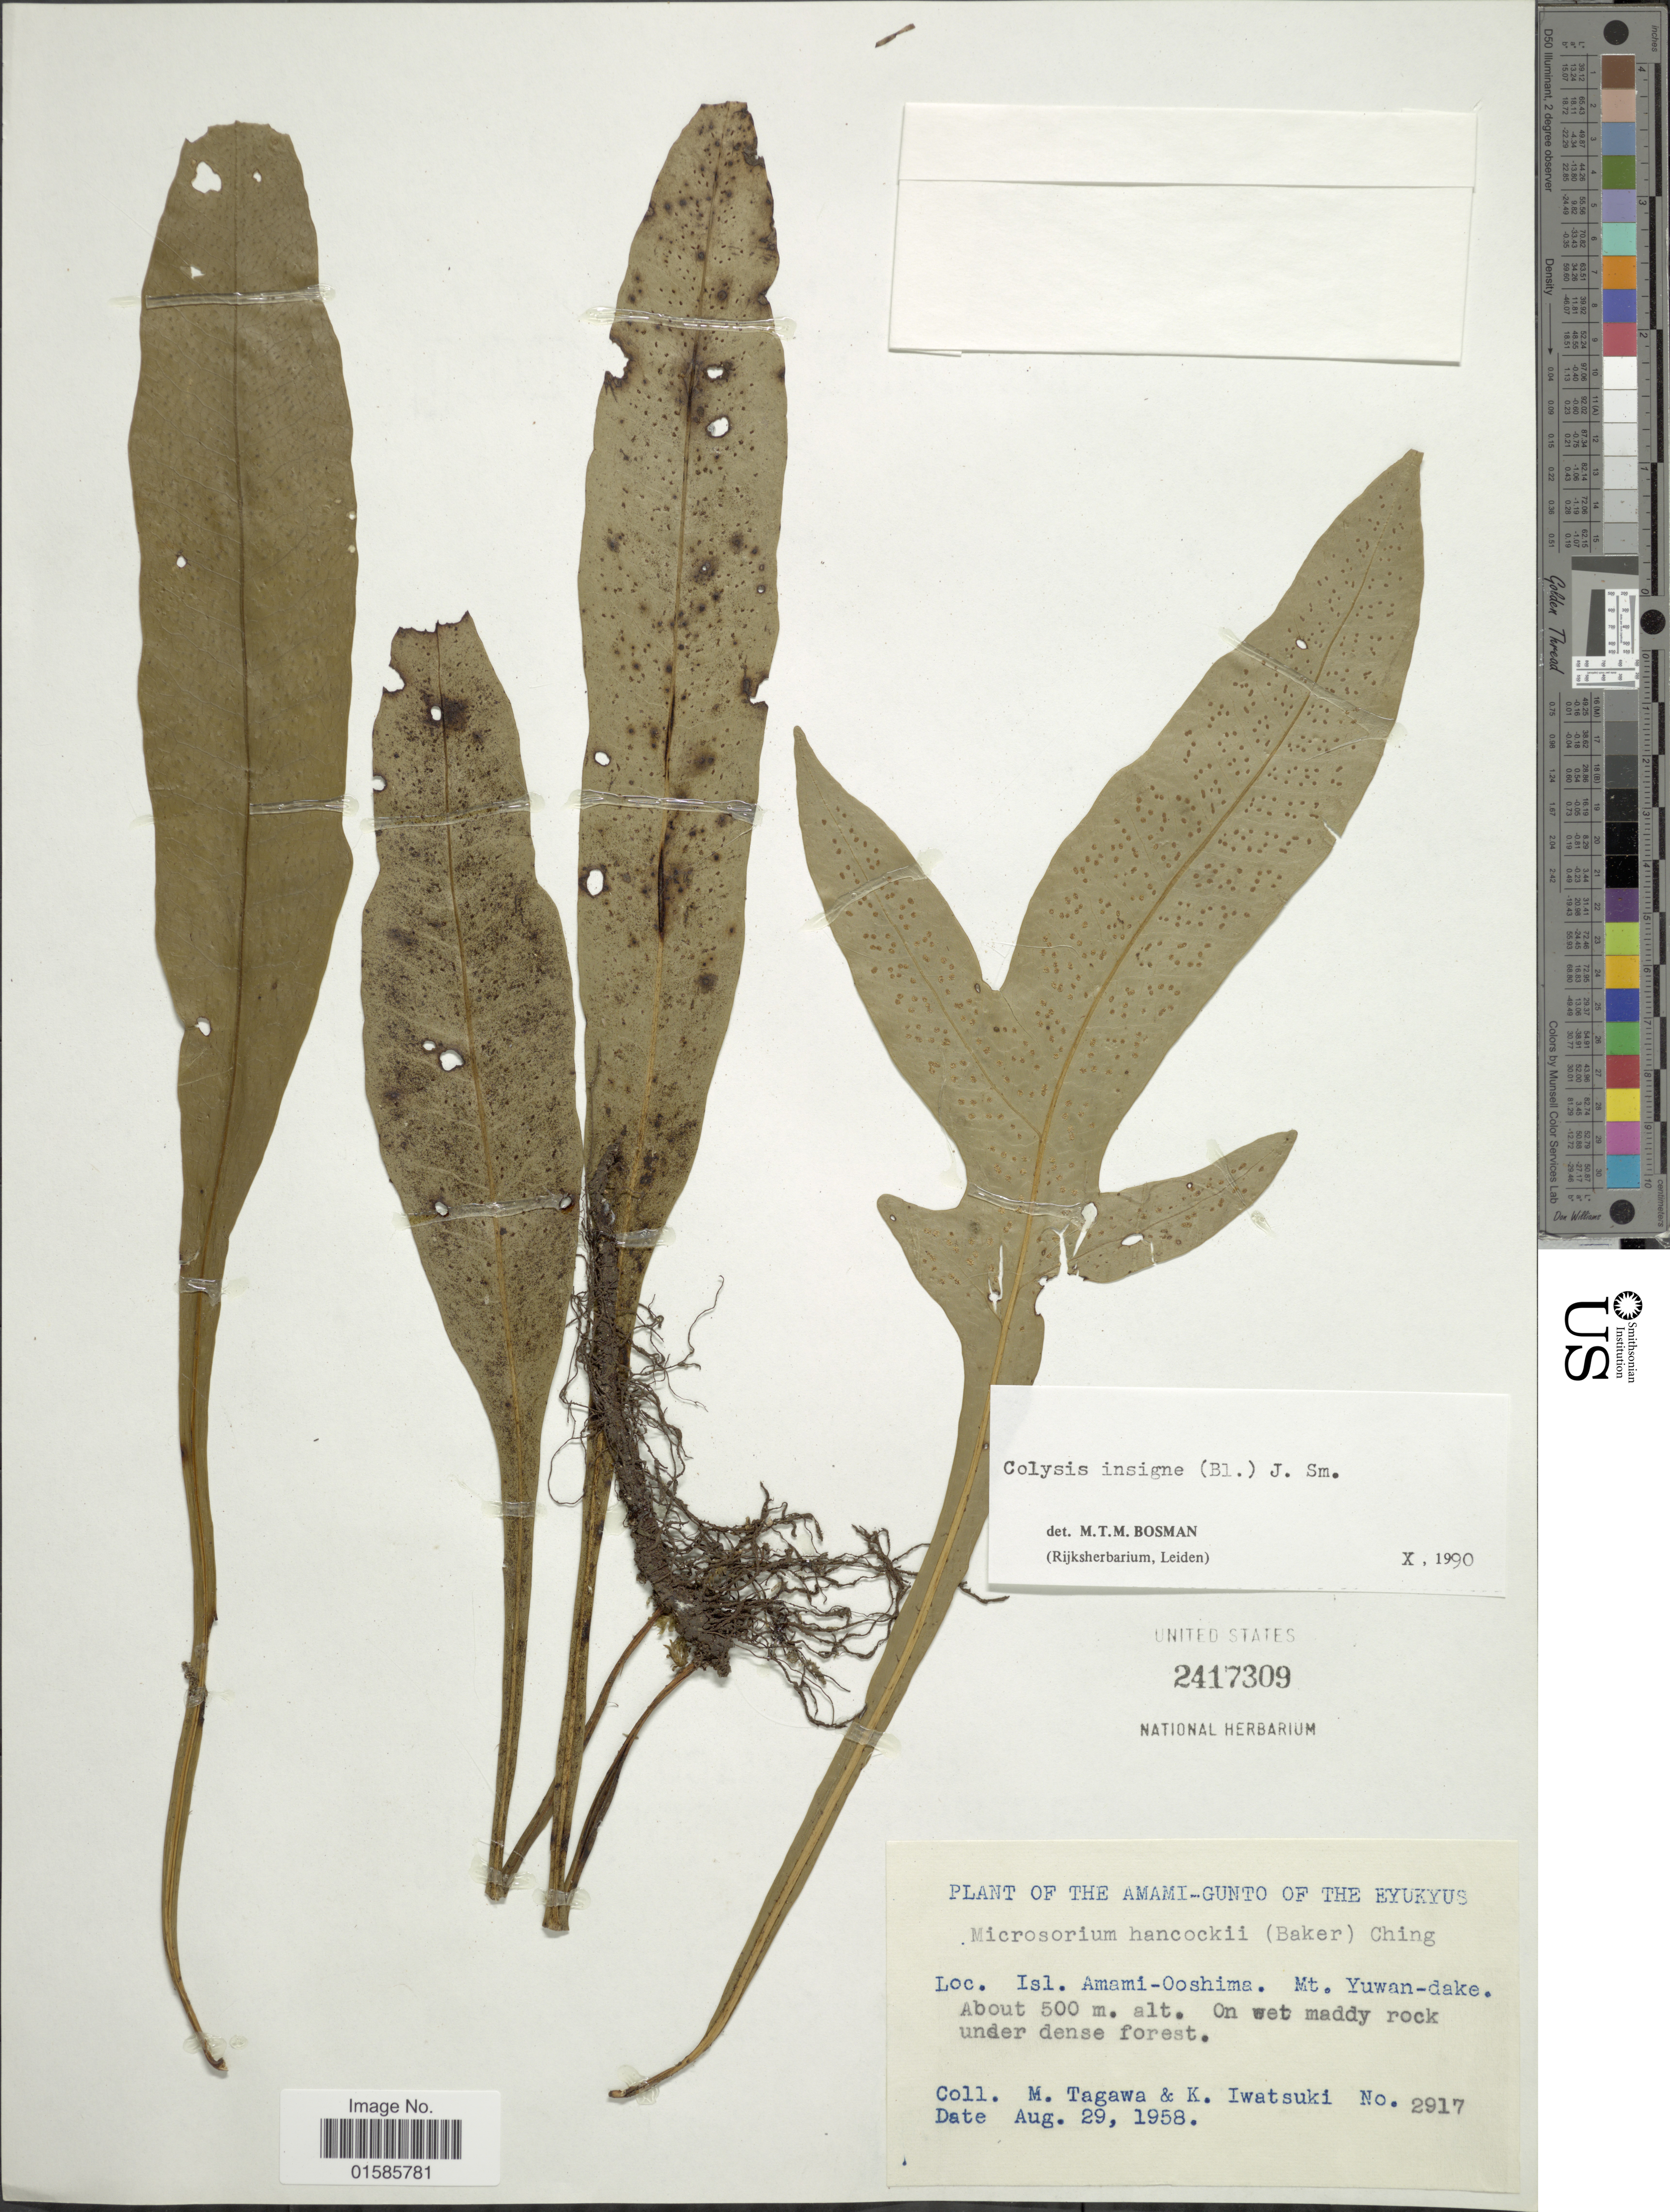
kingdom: Plantae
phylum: Tracheophyta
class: Polypodiopsida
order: Polypodiales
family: Polypodiaceae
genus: Microsorum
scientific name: Microsorum insigne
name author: (Blume) Copel.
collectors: M. Tagawa & K. Iwatsuki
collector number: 2917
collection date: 1958-08-29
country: Japan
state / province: Okinawa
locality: The Amami-Gunto of the Ryukyus, Isl. Amami-Ooshima Mt Yuwam-dake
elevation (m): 500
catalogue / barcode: US 2417309